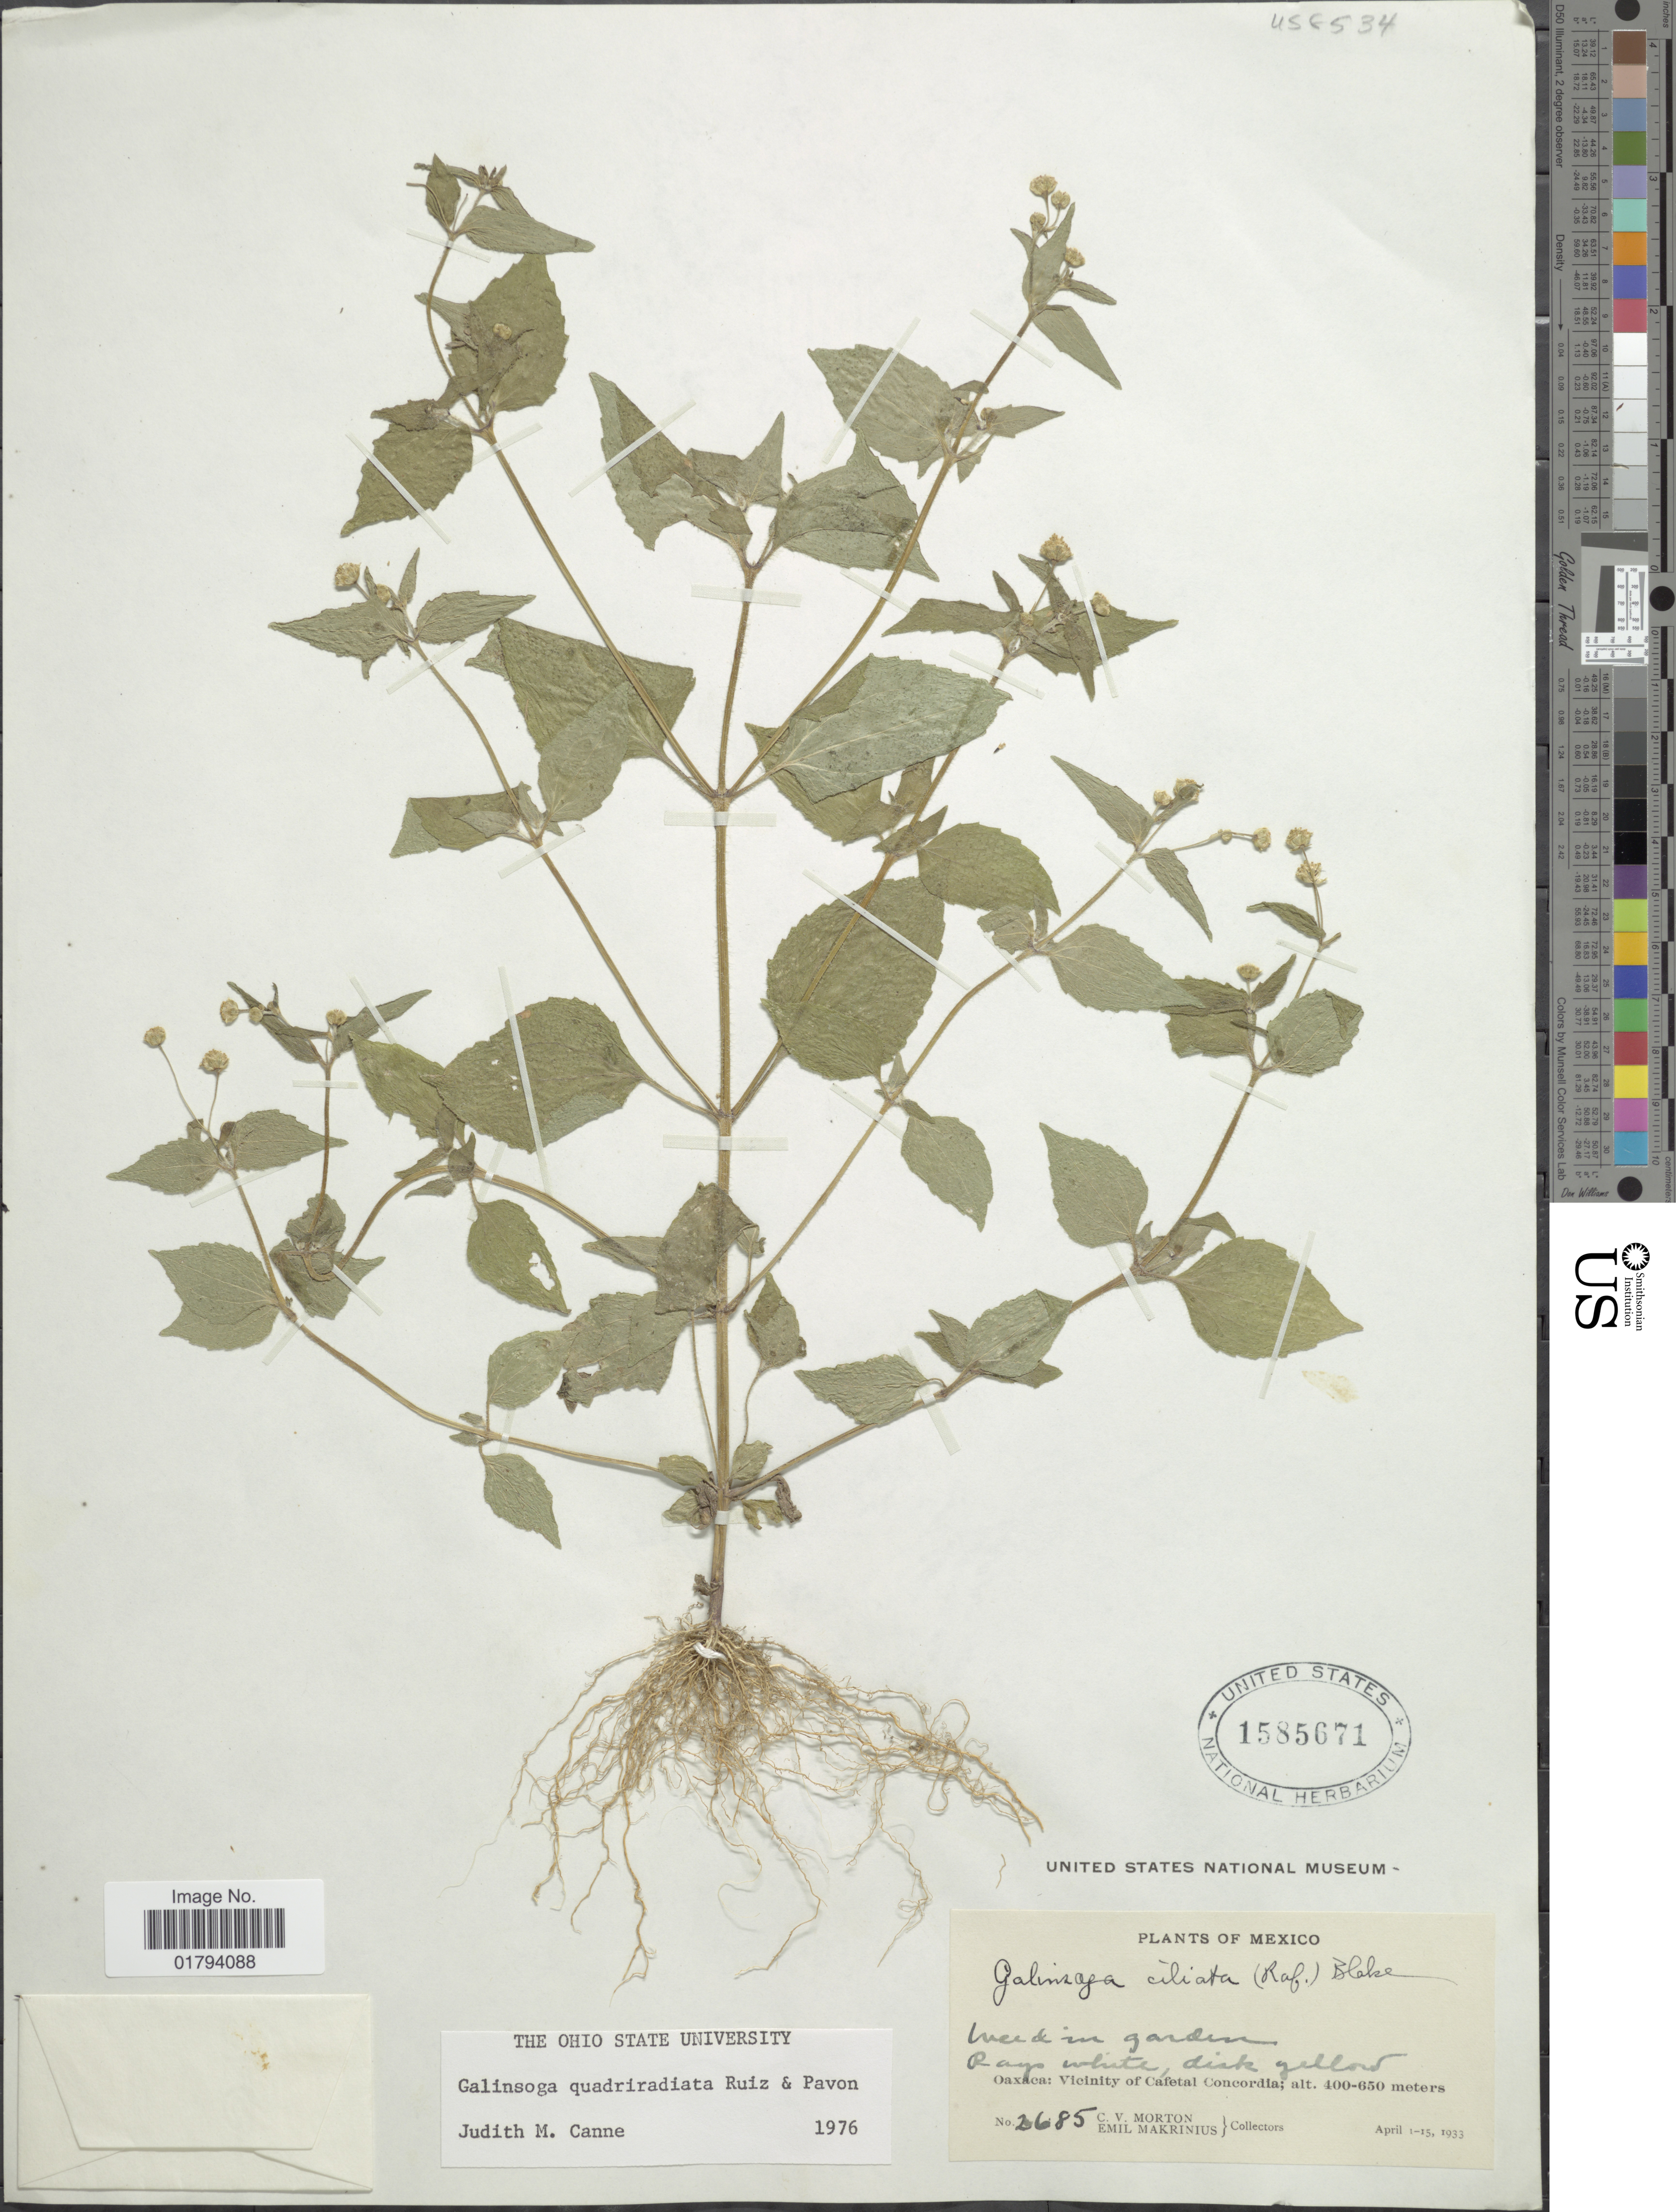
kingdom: Plantae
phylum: Tracheophyta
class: Magnoliopsida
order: Asterales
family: Asteraceae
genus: Galinsoga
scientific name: Galinsoga quadriradiata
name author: Ruiz & Pav.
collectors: C. V. Morton & E. Makrinius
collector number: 3685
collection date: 1933-04-01/1933-04-15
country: Mexico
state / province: Oaxaca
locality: Weed in garden, vicinity of Cafetal Concordia.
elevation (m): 400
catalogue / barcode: US 1585671